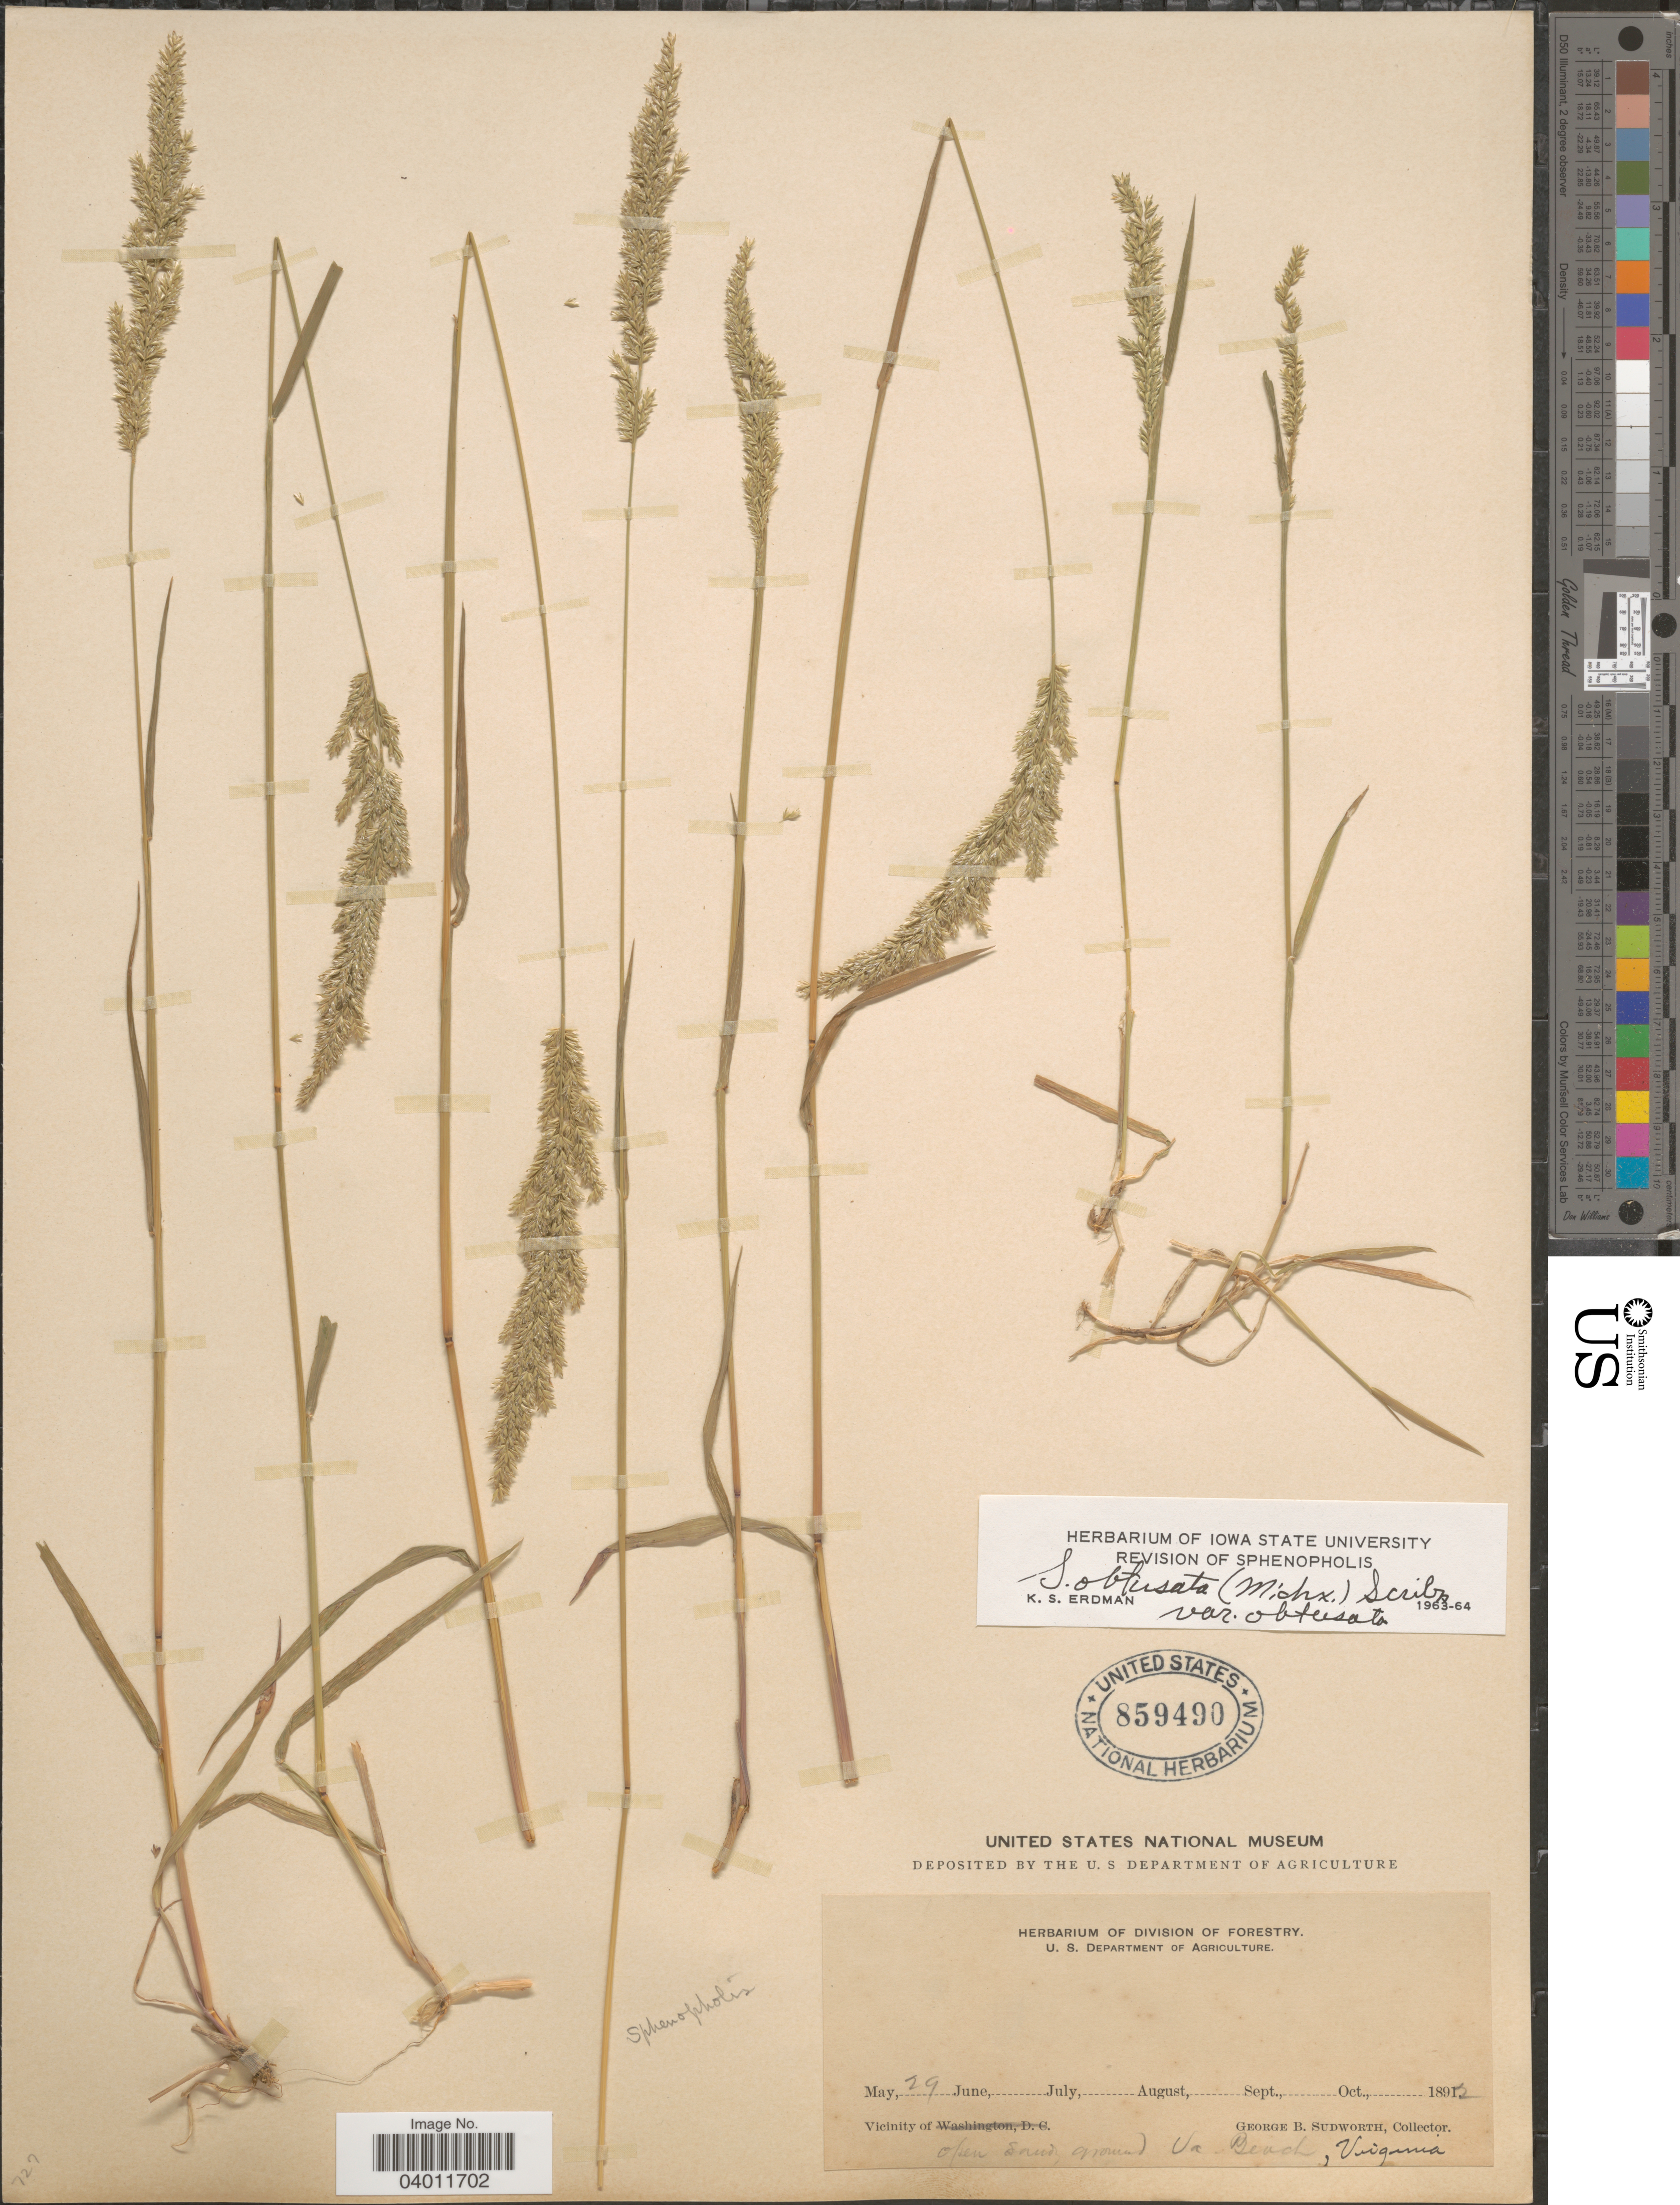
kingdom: Plantae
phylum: Tracheophyta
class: Liliopsida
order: Poales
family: Poaceae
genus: Sphenopholis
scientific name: Sphenopholis obtusata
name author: (Michx.) Scribn.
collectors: G. B. Sudworth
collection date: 1892-05-29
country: United States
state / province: Virginia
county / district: City of Virginia Beach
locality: Open sandy ground, Va Beach.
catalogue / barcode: US 859490